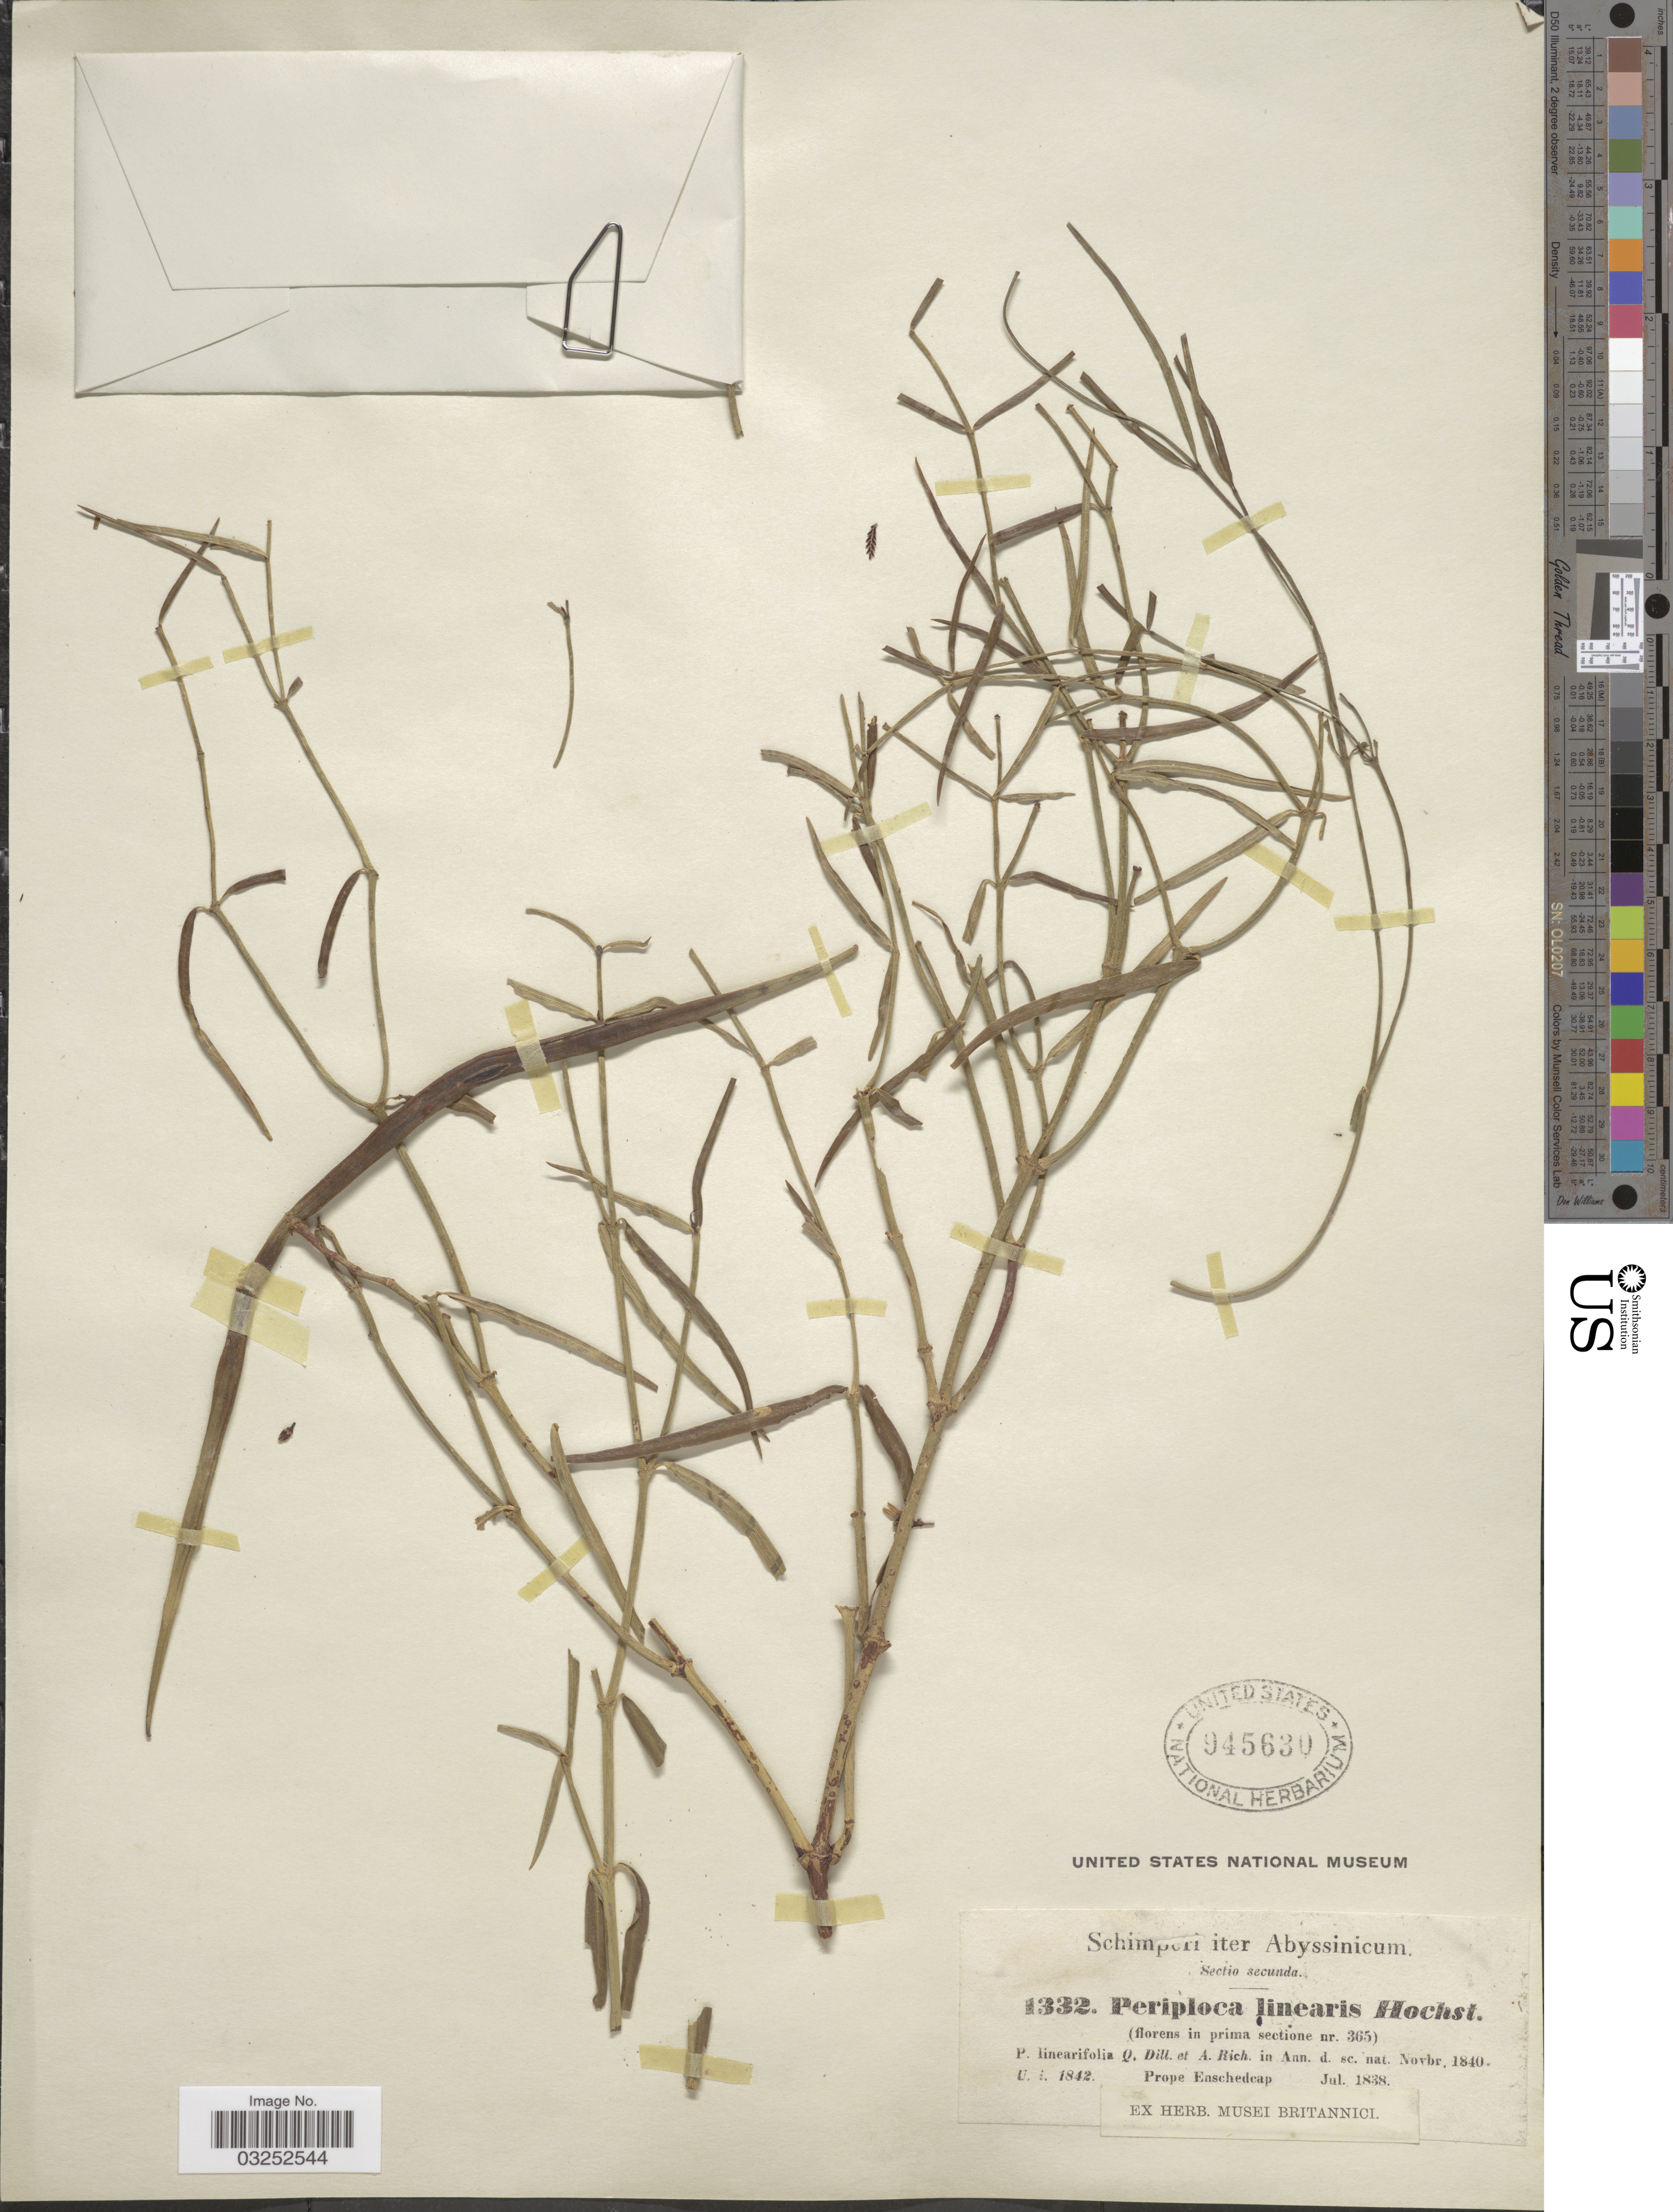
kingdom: Plantae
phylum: Tracheophyta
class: Magnoliopsida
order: Gentianales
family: Apocynaceae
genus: Periploca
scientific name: Periploca linearifolia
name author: Rich. & Quart.-Dill.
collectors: -. Schimper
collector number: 1332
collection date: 1838-07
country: Eritrea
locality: Abyssinicum. Prope Enschedcap.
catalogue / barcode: US 945630